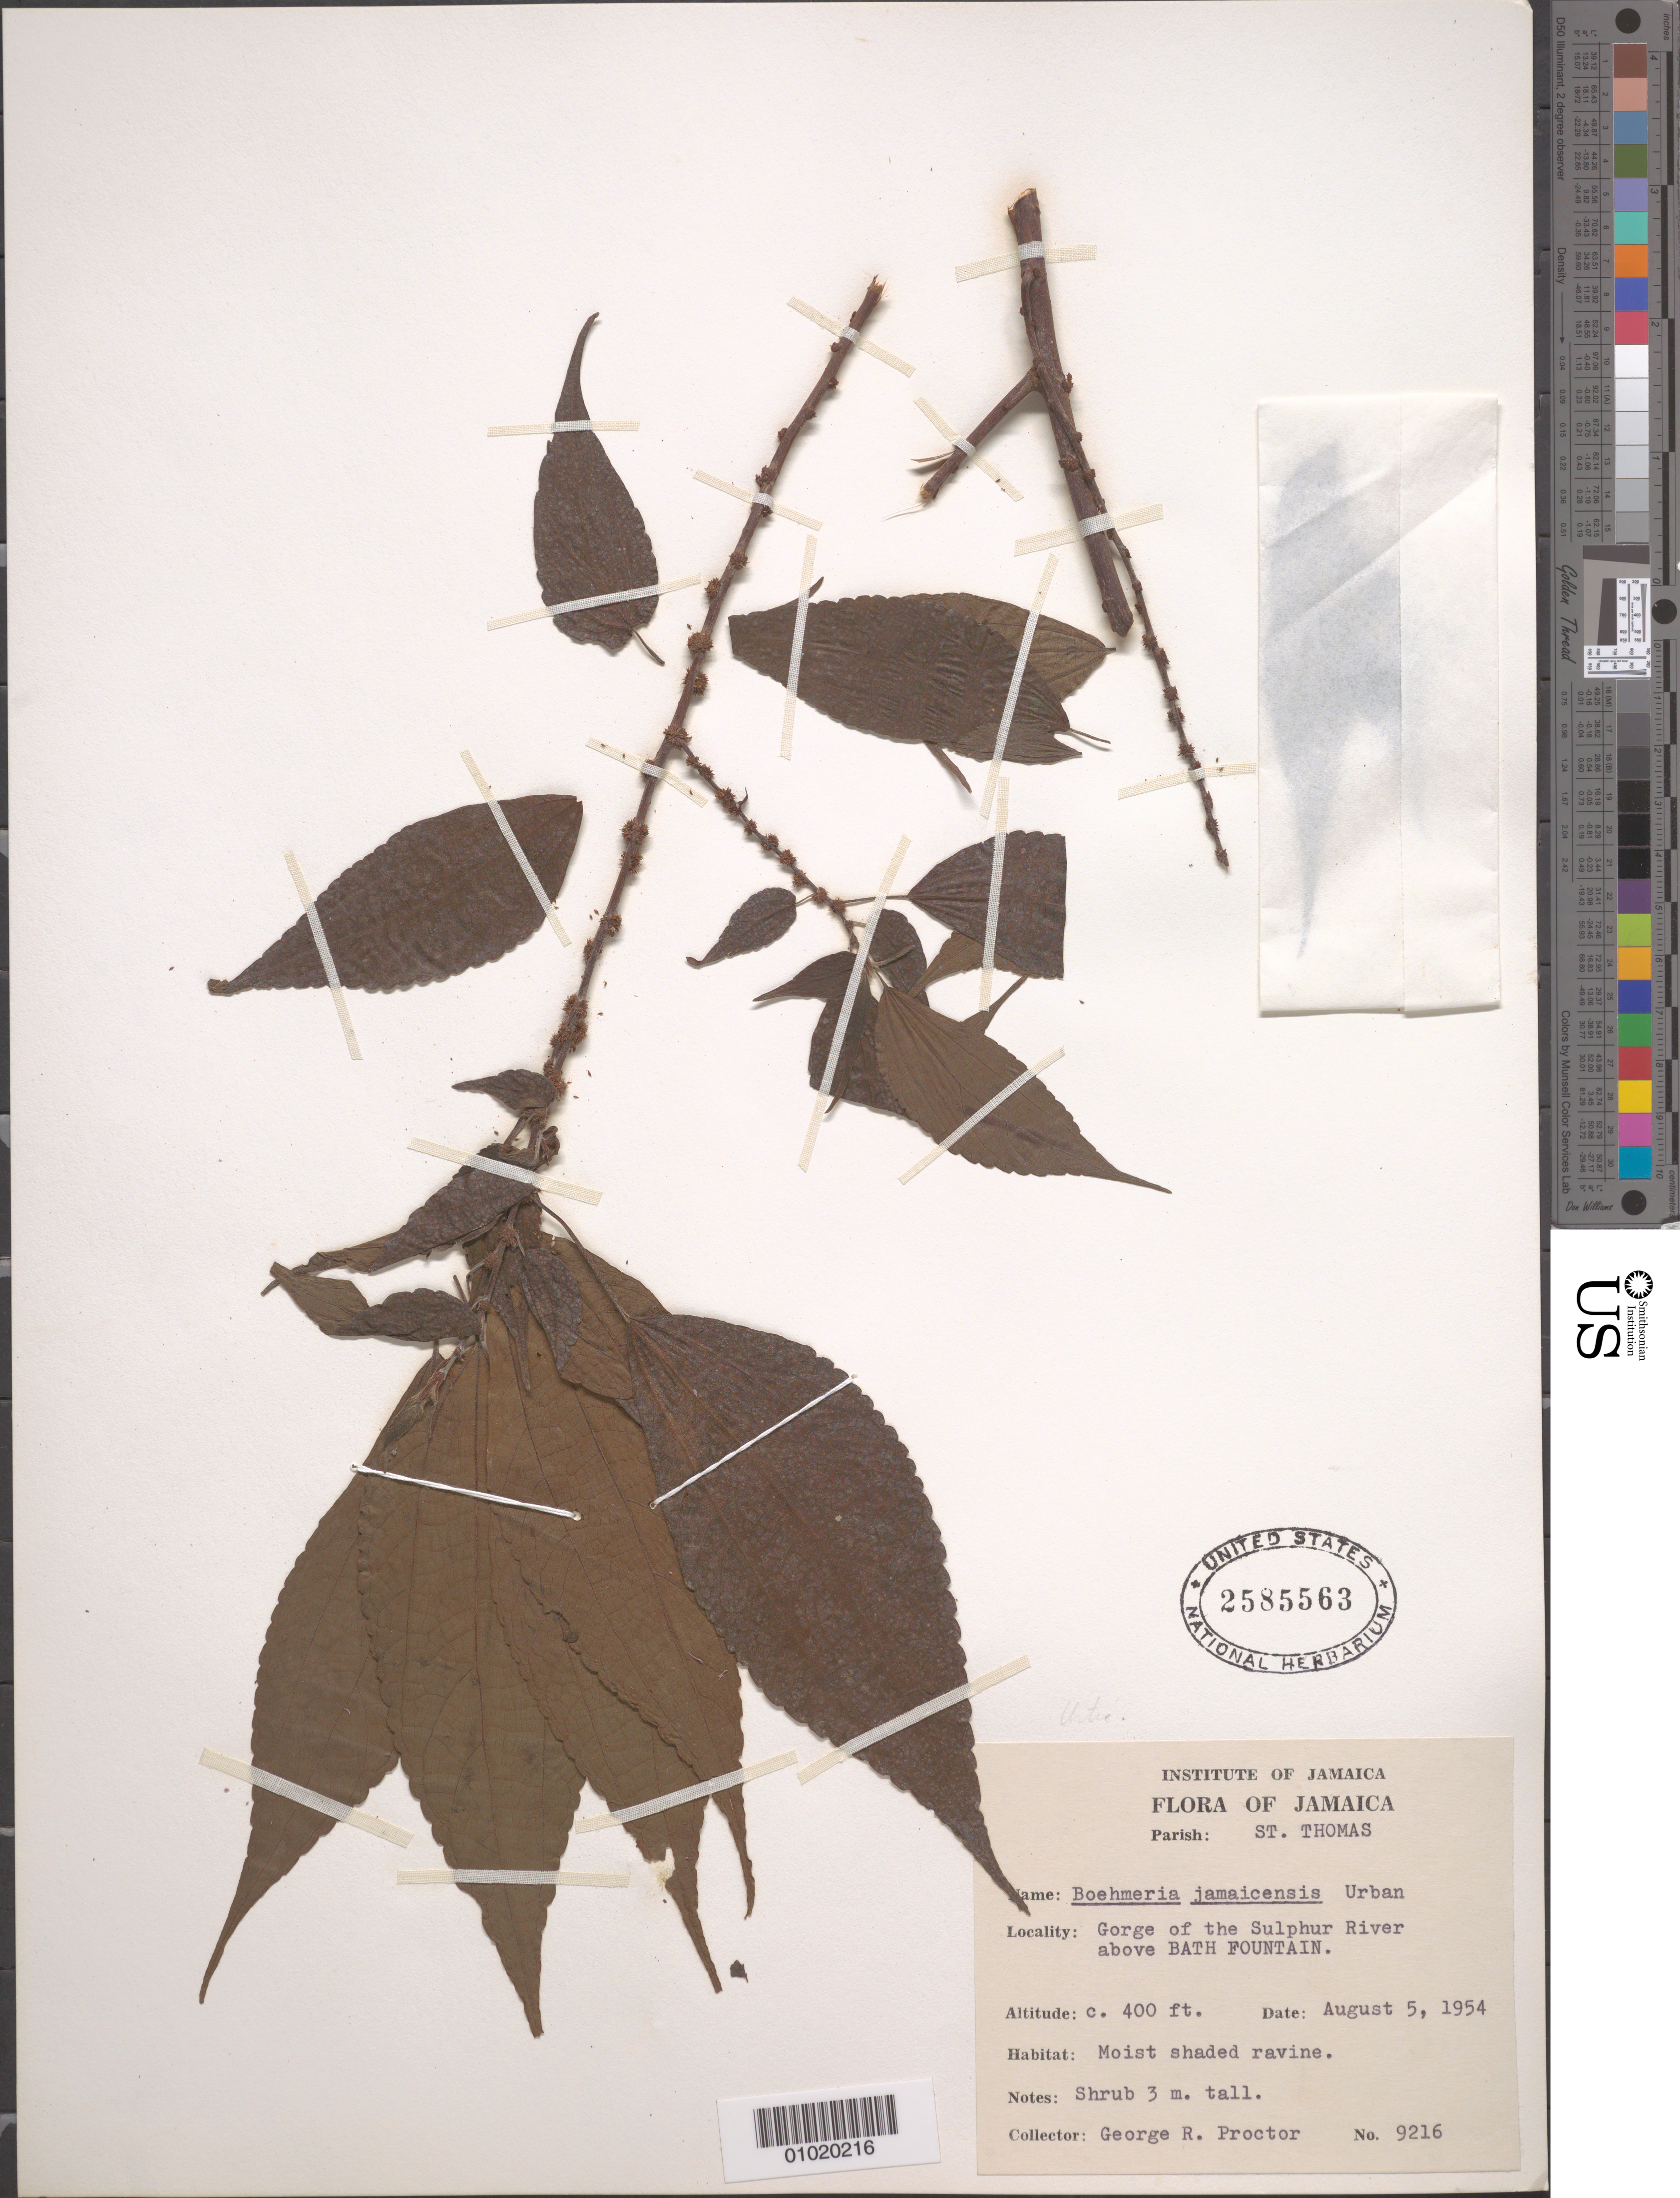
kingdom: Plantae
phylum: Tracheophyta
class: Magnoliopsida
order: Rosales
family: Urticaceae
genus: Boehmeria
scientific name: Boehmeria jamaicensis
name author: Urb.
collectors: G. R. Proctor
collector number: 9216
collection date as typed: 05 Aug 1954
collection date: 1954-08-05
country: Jamaica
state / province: Saint Thomas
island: Jamaica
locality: Gorge of the Sulphur river above Bath Fountain. Moist shaded ravine.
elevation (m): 122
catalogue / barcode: US 2585563